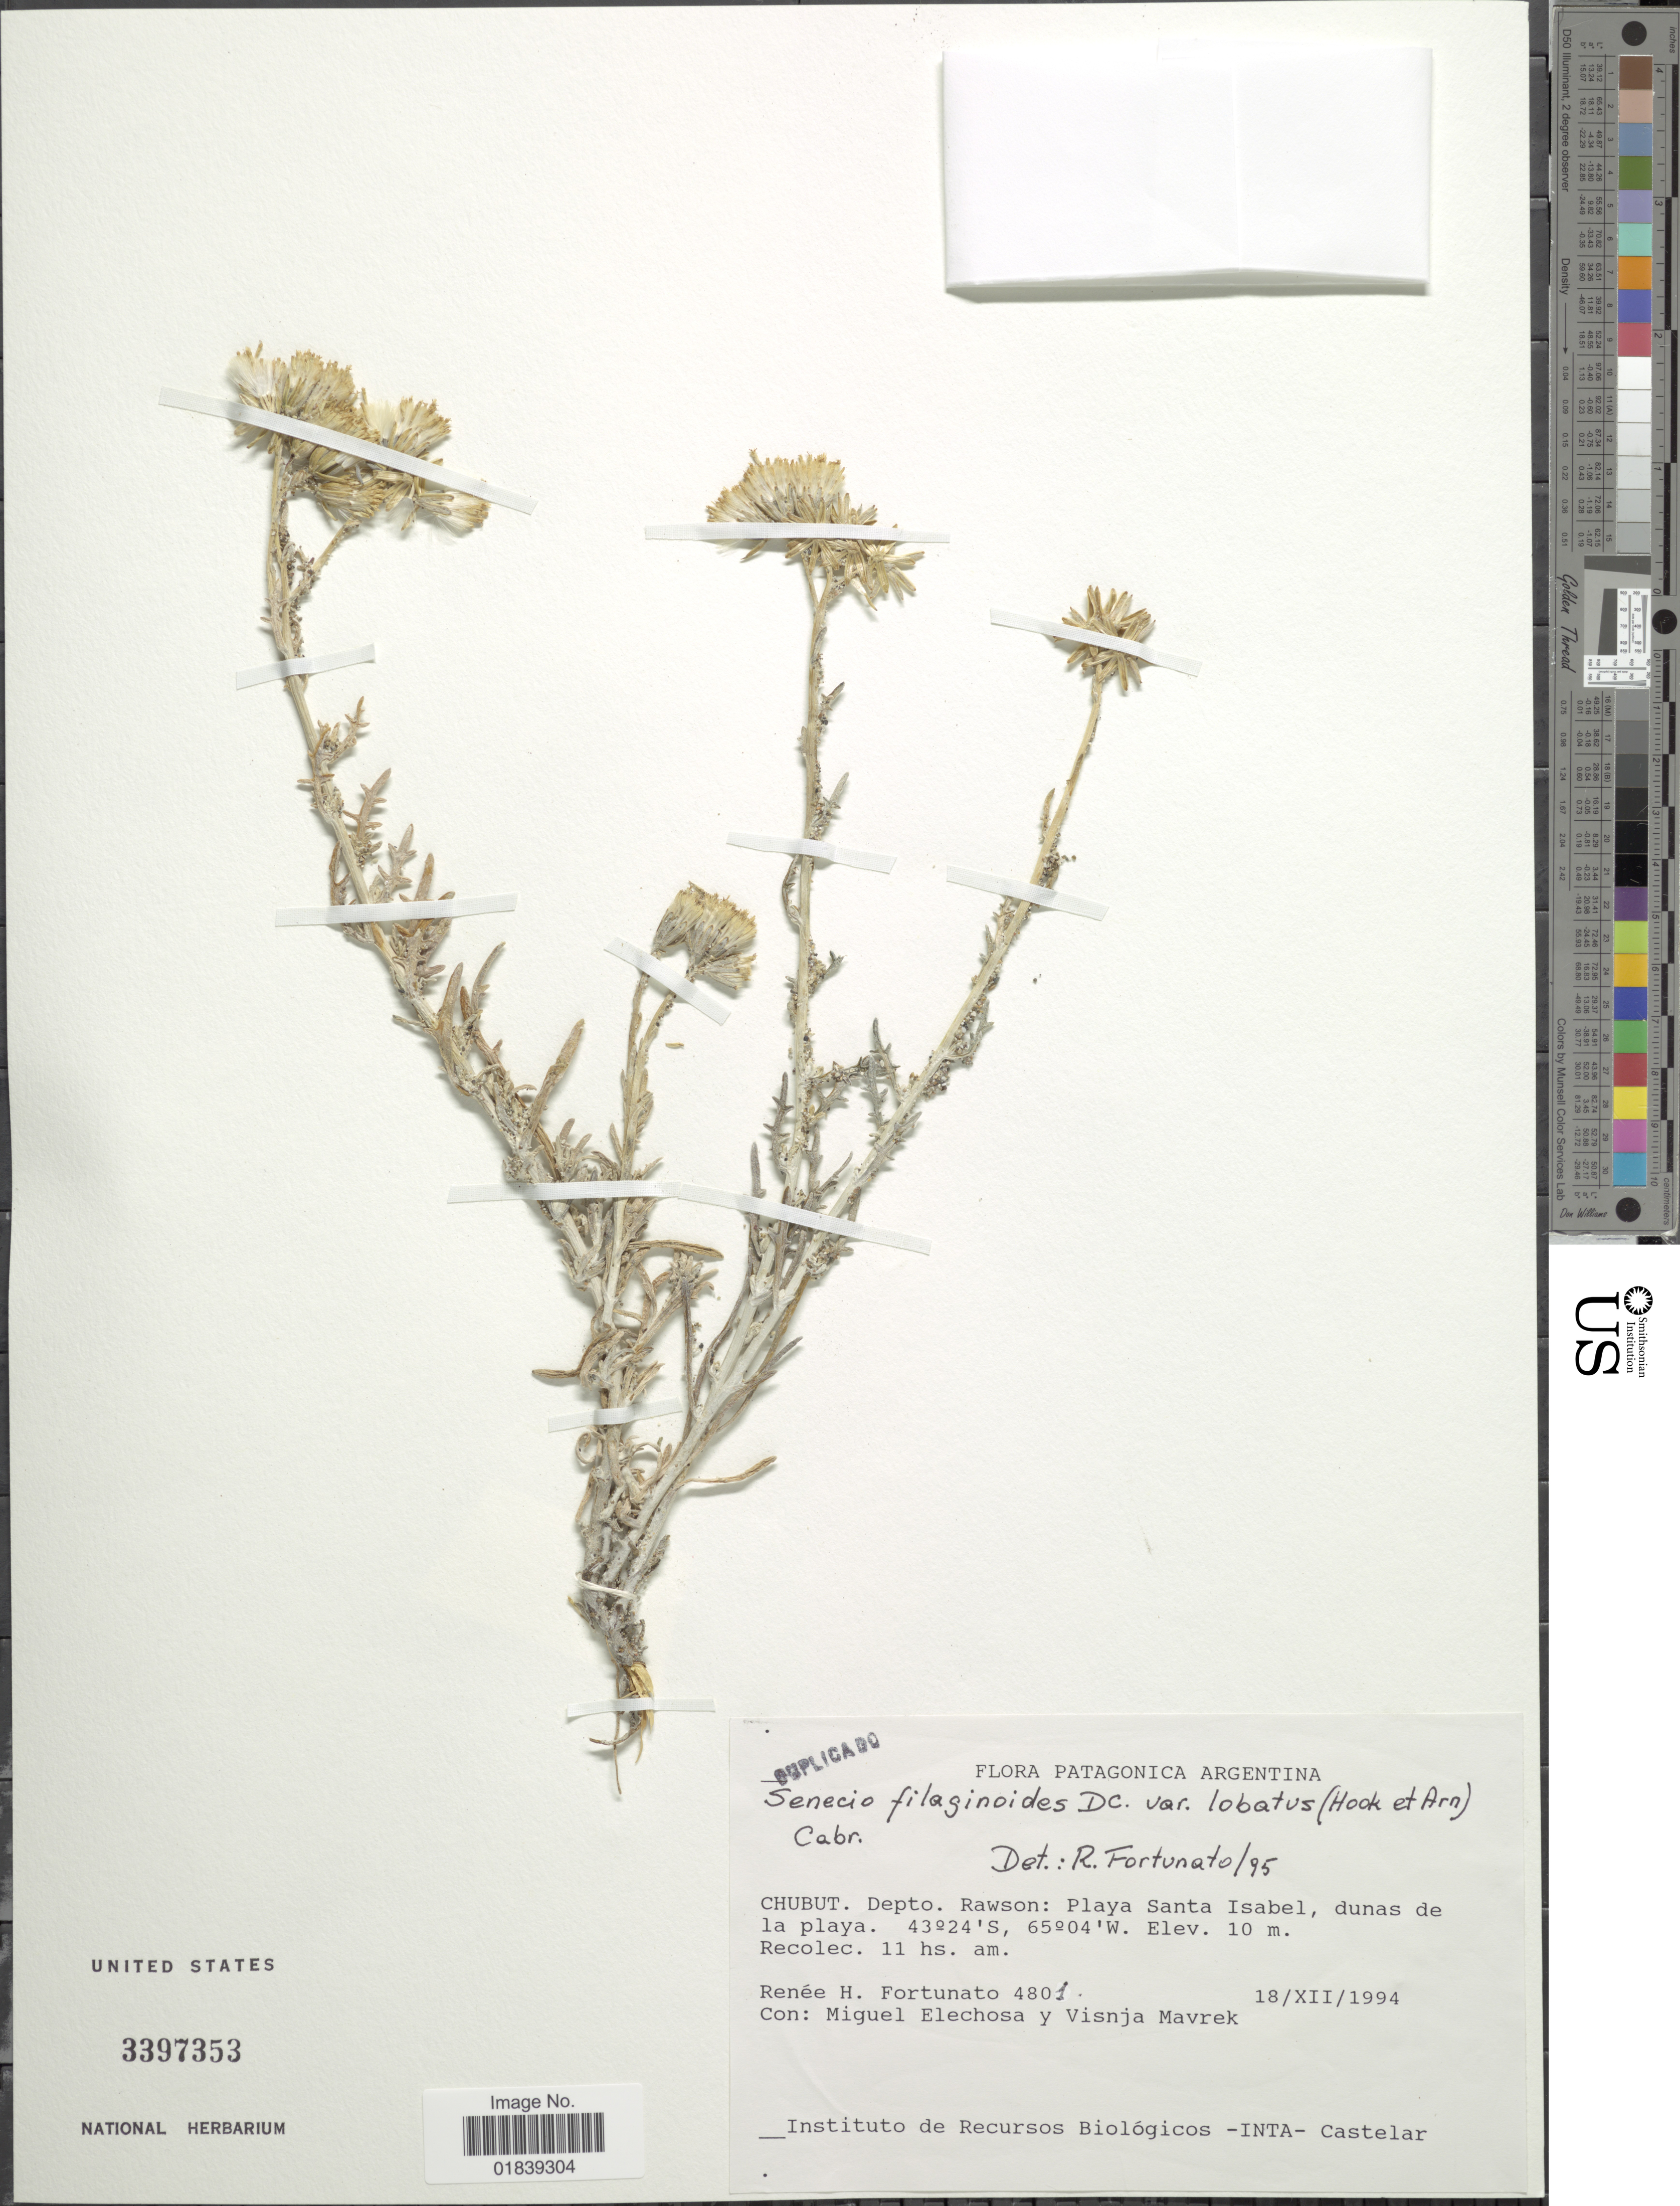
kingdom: Plantae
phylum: Tracheophyta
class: Magnoliopsida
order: Asterales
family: Asteraceae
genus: Senecio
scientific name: Senecio filaginoides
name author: DC.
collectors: R. H. Fortunato, M. Elechosa & V. Mavrek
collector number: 4801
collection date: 1994-12-18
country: Argentina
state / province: Chubut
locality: Patagonica Argentina, Depto. Rawson, Playa Santa Isabel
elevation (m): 10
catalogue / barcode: US 3397353